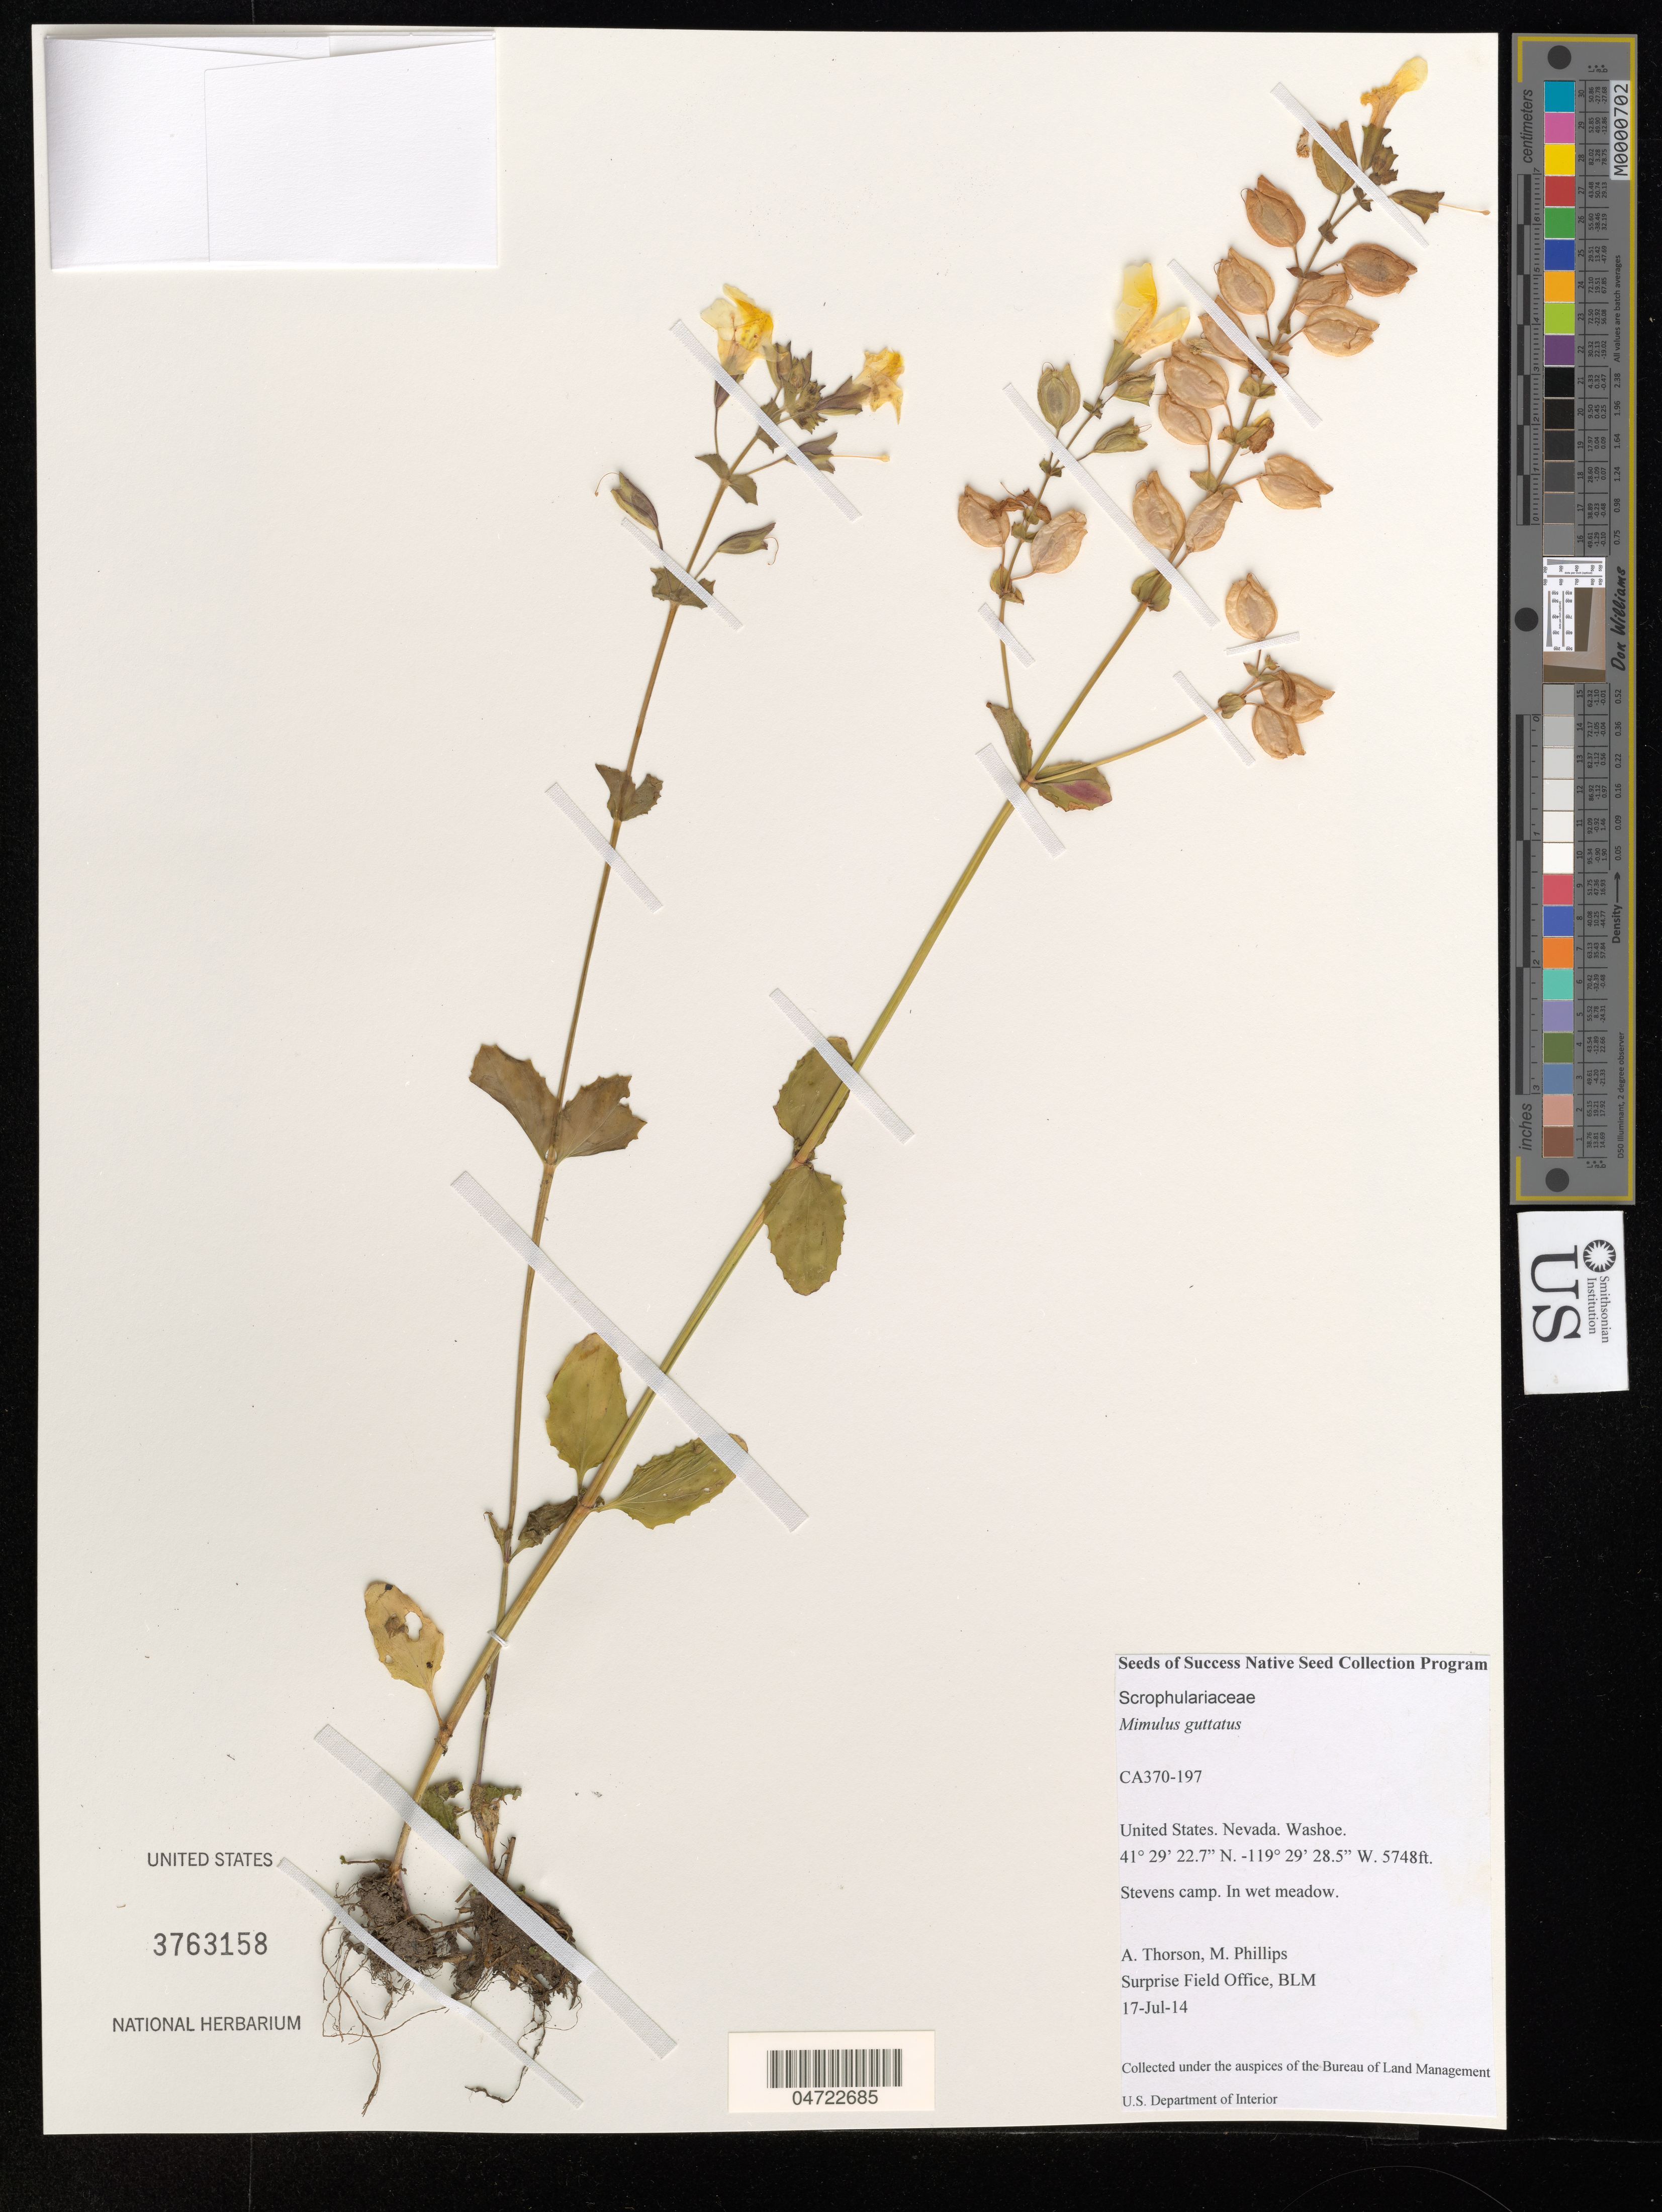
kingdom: Plantae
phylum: Tracheophyta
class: Magnoliopsida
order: Lamiales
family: Phrymaceae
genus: Mimulus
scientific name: Mimulus guttatus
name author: DC.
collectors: A. Thorson & M. Phillips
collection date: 2014-07-17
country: United States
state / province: Nevada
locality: Washoe. Stevens camp. In wet meadows.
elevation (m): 1752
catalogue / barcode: US 3763158